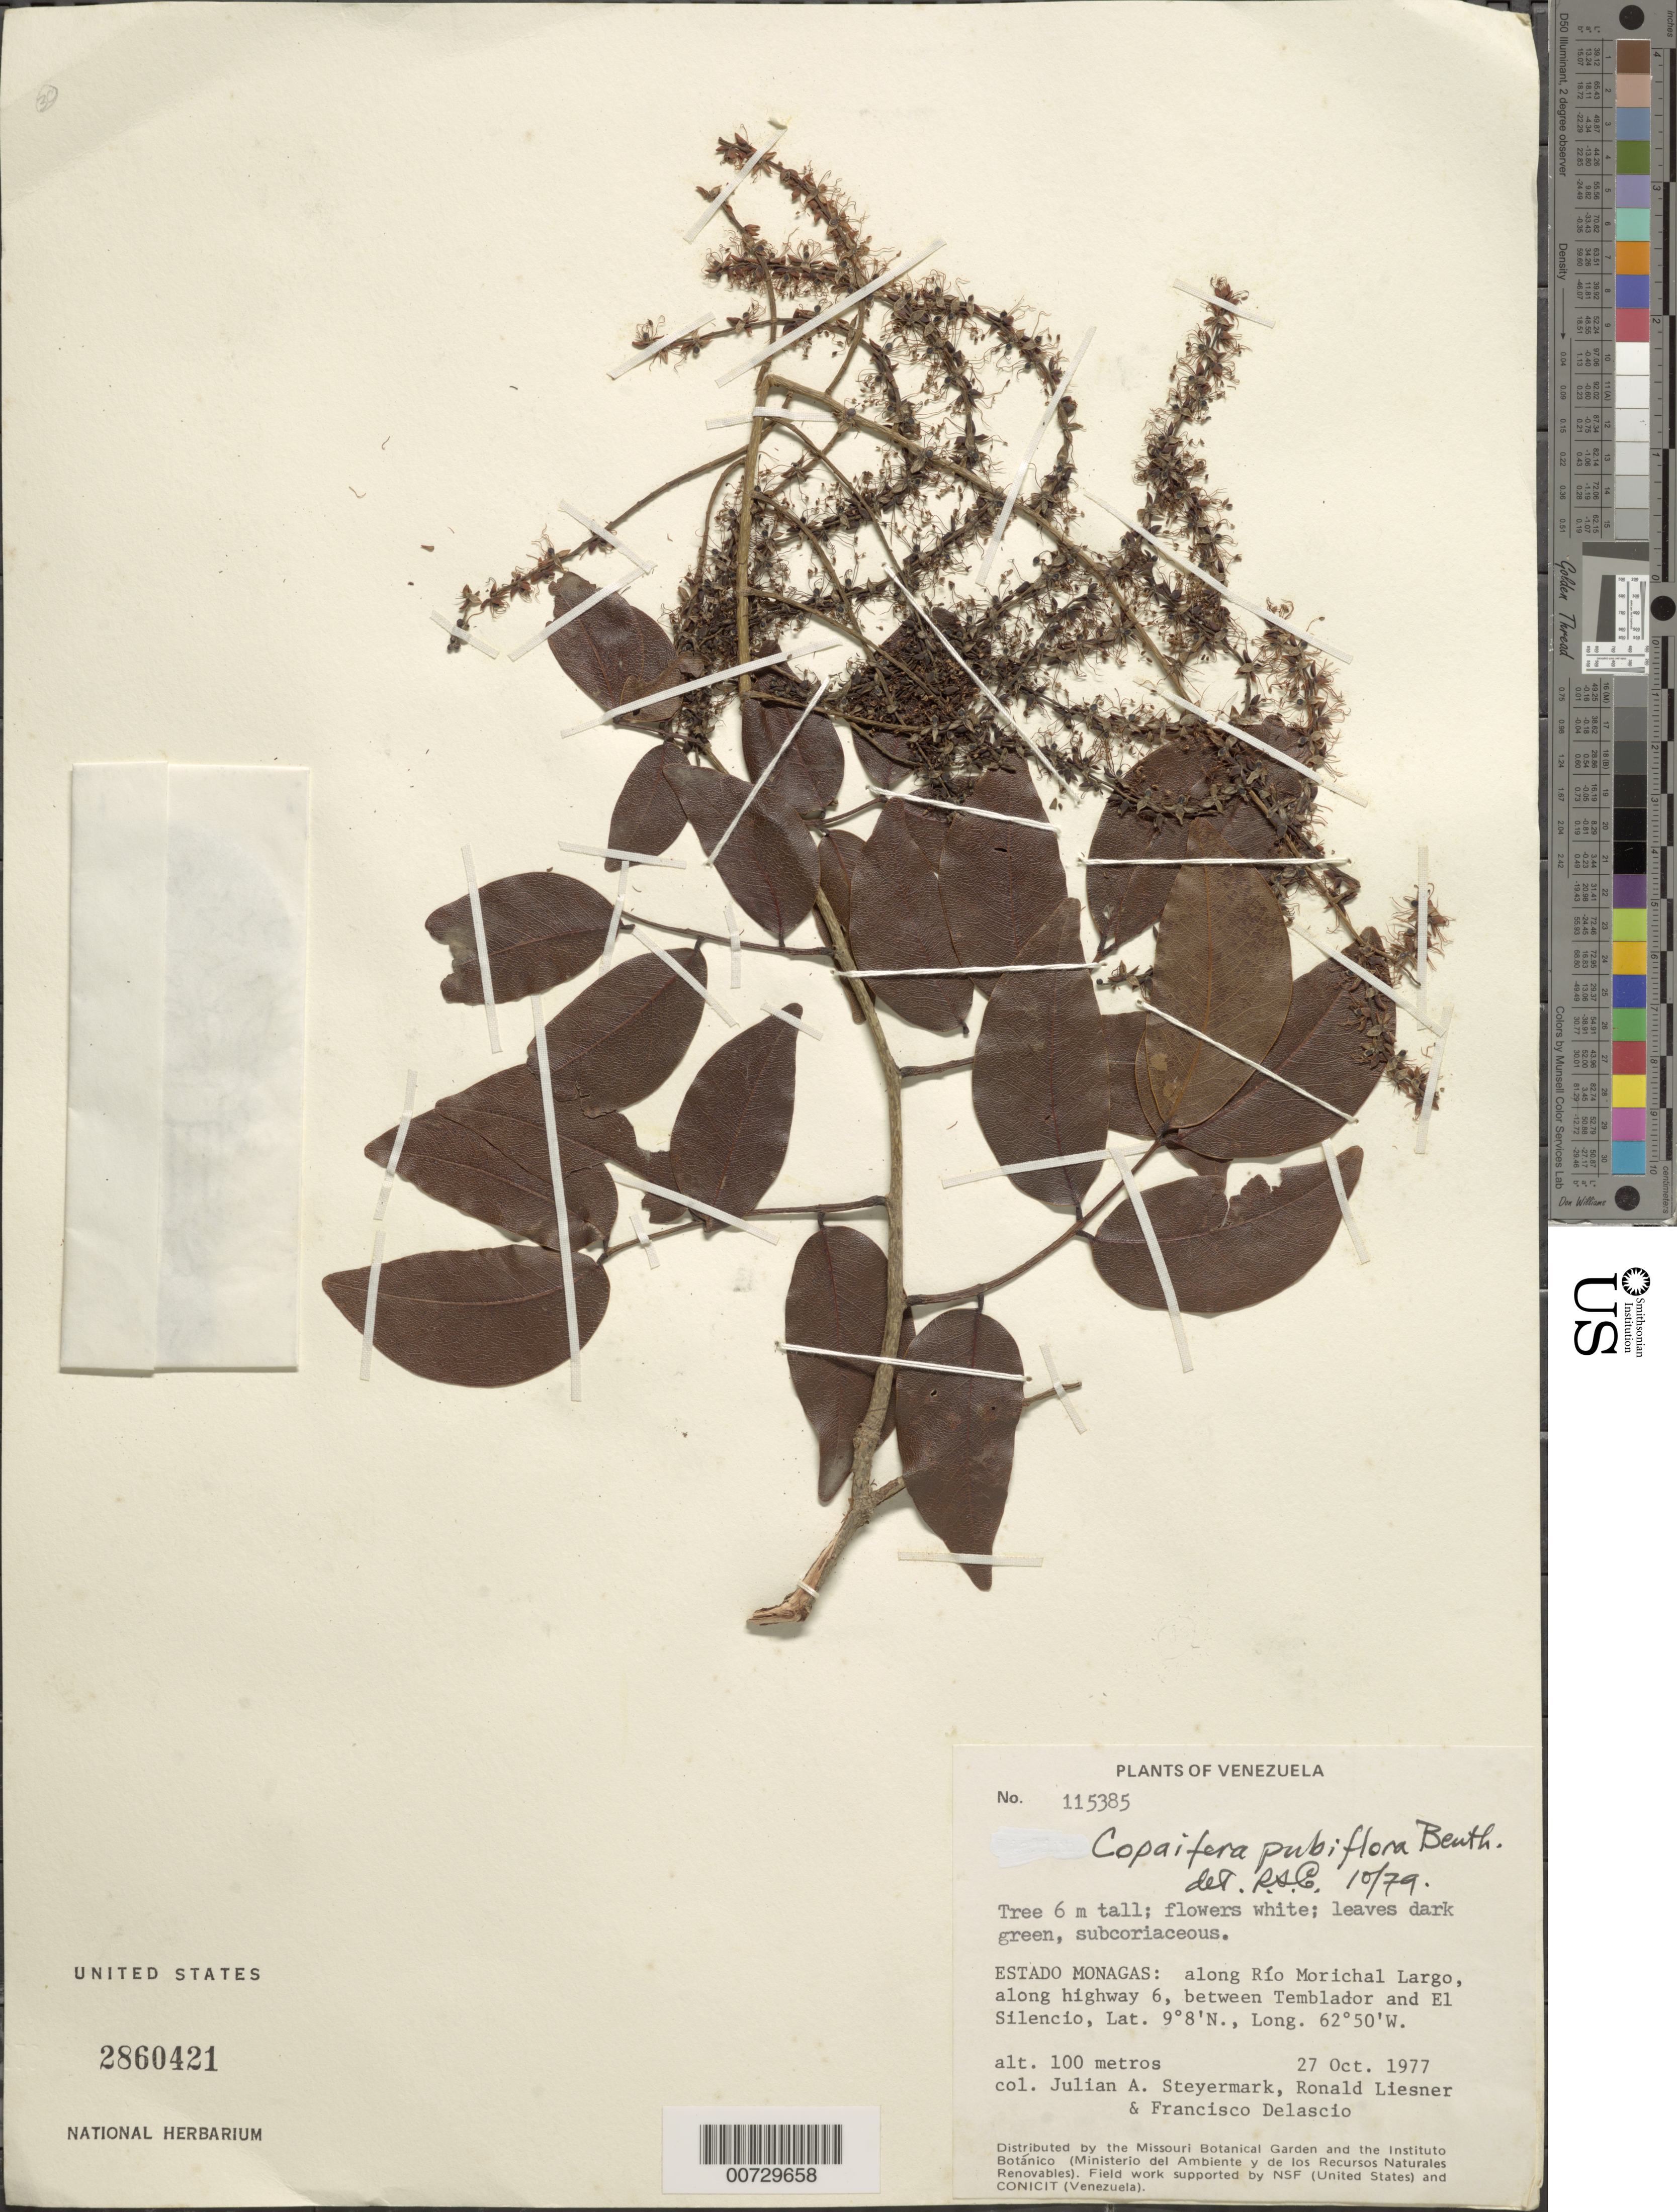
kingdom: Plantae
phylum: Tracheophyta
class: Magnoliopsida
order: Fabales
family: Fabaceae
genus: Copaifera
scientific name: Copaifera pubiflora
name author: Benth.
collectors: J. Steyermark, R. L. Liesner & F. Delascio C.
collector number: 115385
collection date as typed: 27 Oct 1977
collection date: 1977-10-27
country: Venezuela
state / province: Monagas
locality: Along Rio Morichal Largo, along highway 6, between Temblador and El Silencio.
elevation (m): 100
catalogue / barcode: US 2860421